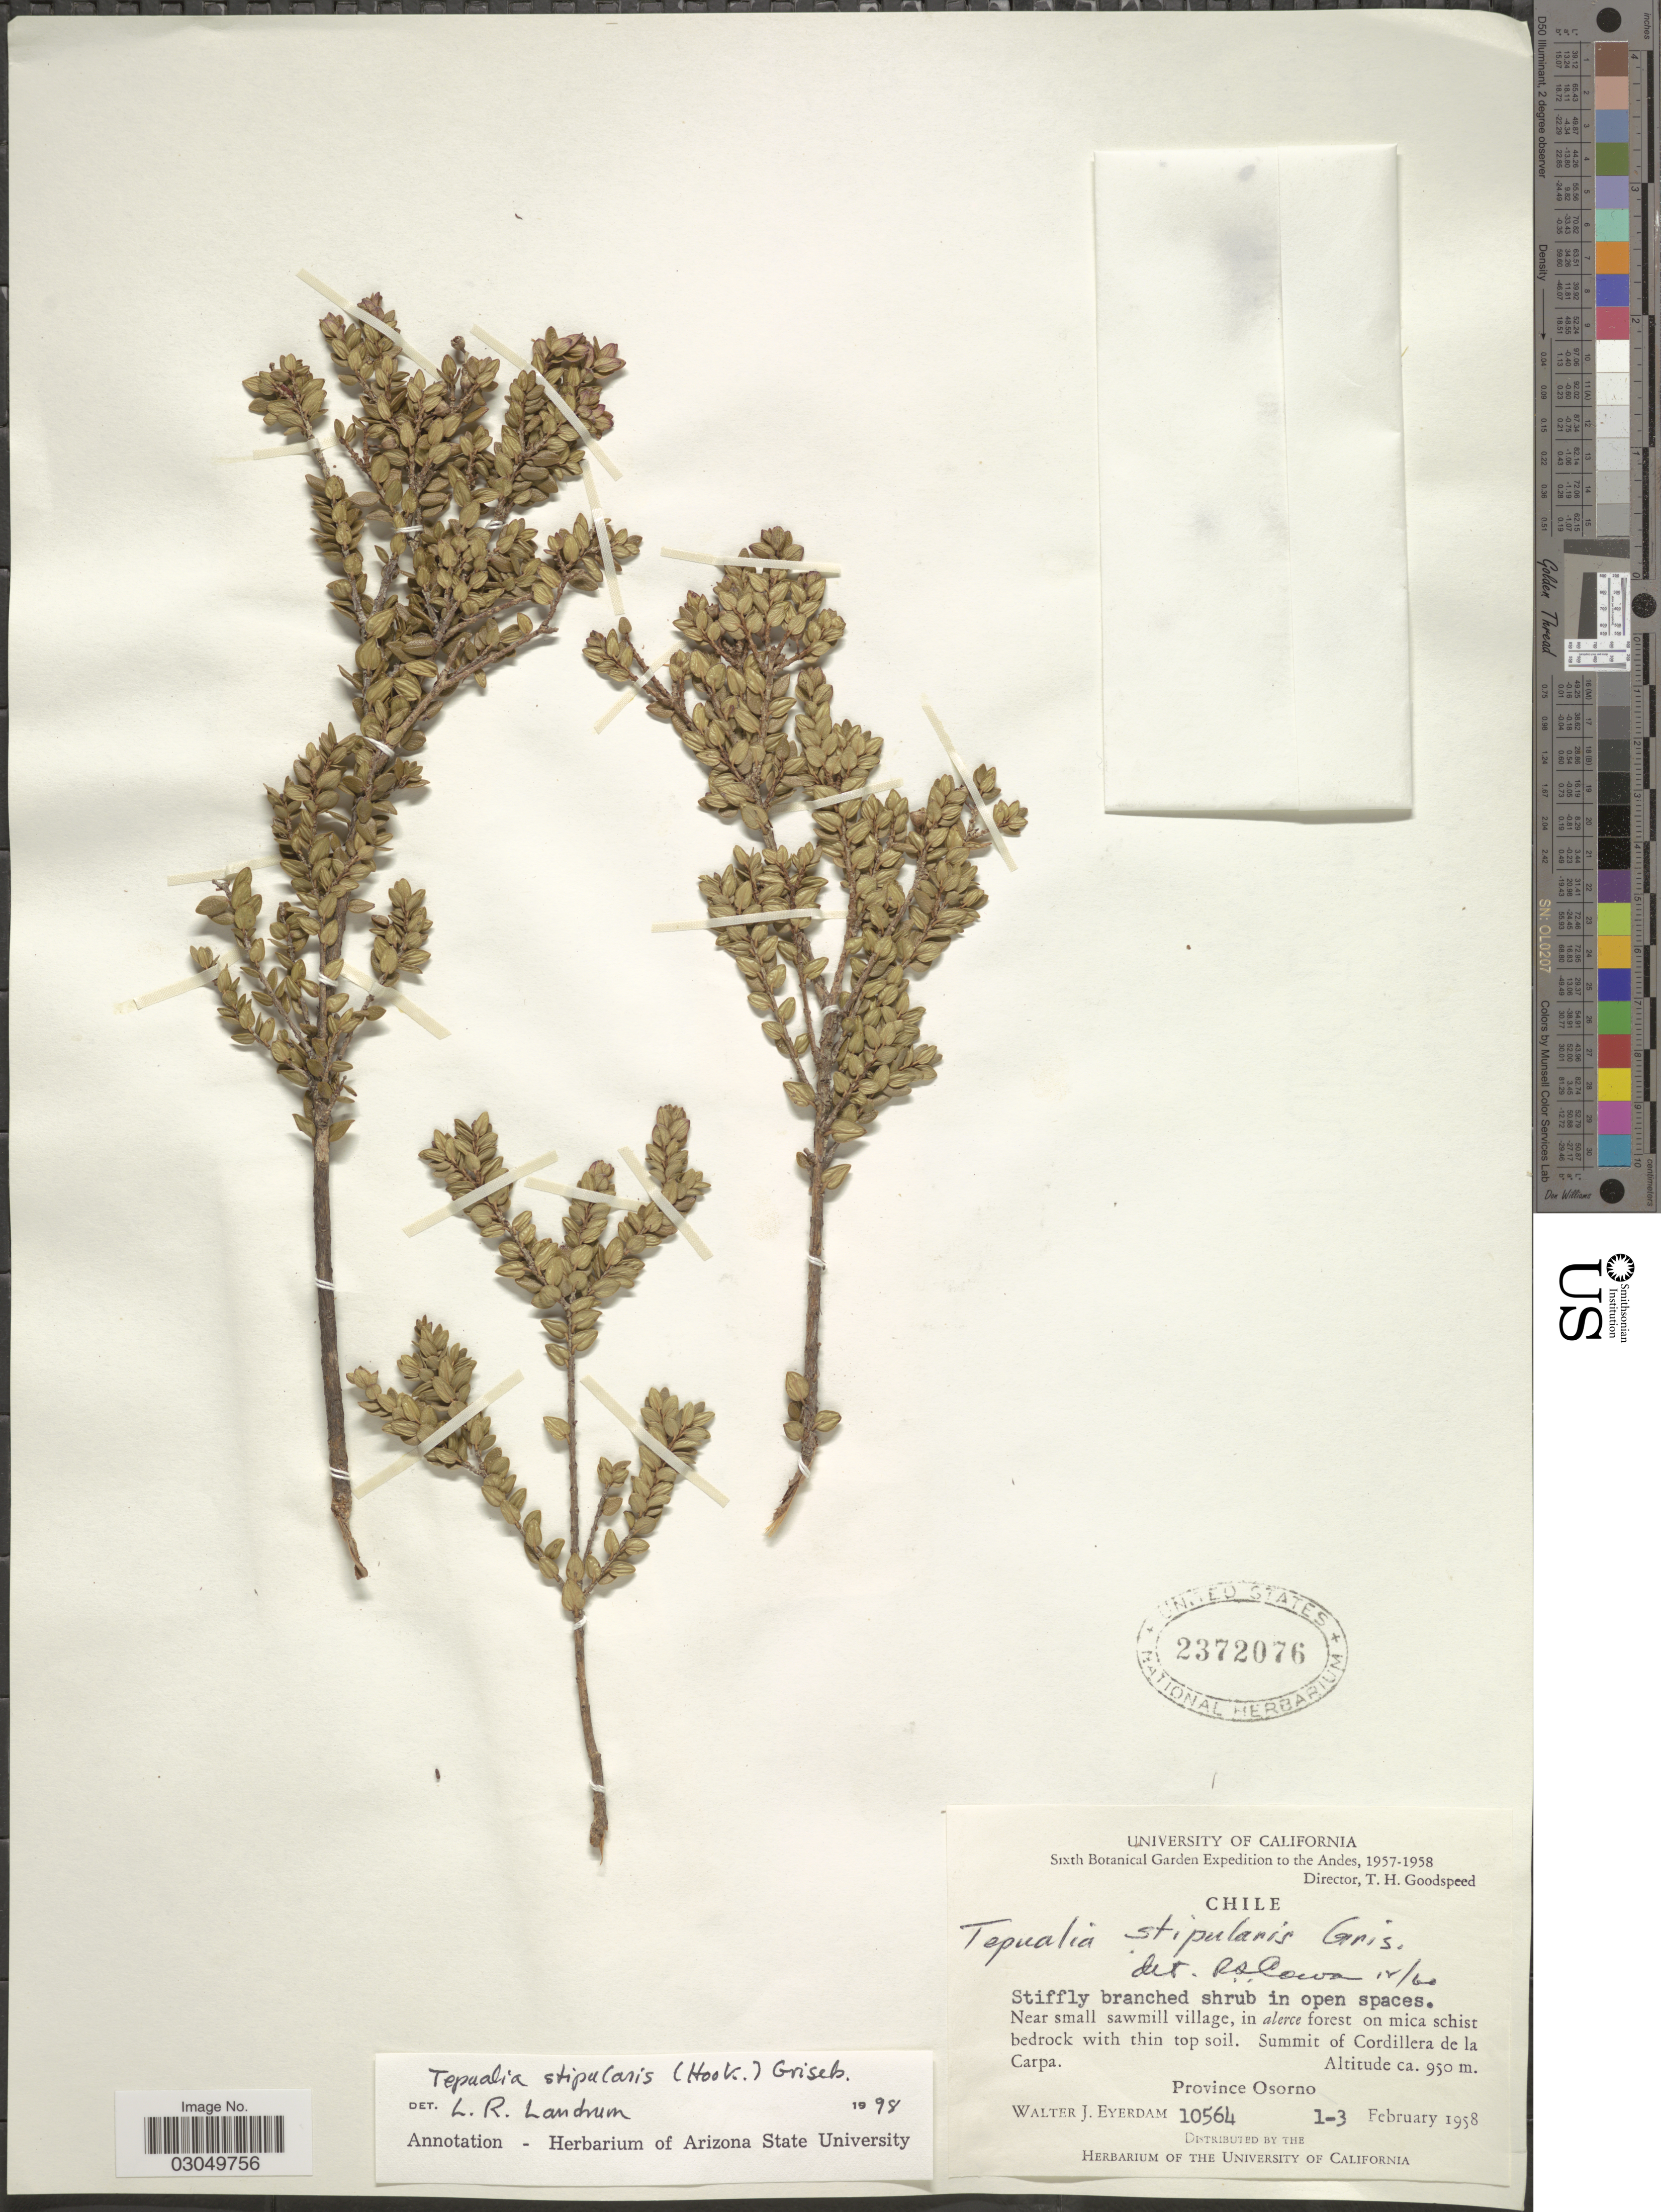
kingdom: Plantae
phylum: Tracheophyta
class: Magnoliopsida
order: Myrtales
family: Myrtaceae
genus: Metrosideros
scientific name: Metrosideros stipularis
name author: (Hook. & Arn.) Hook. f.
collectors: W. J. Eyerdam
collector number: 10564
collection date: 1958-02-01/1958-02-03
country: Chile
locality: Andes. Summit of Cordillera de la Carpa. Province Osorno.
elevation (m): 950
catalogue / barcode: US 2372076